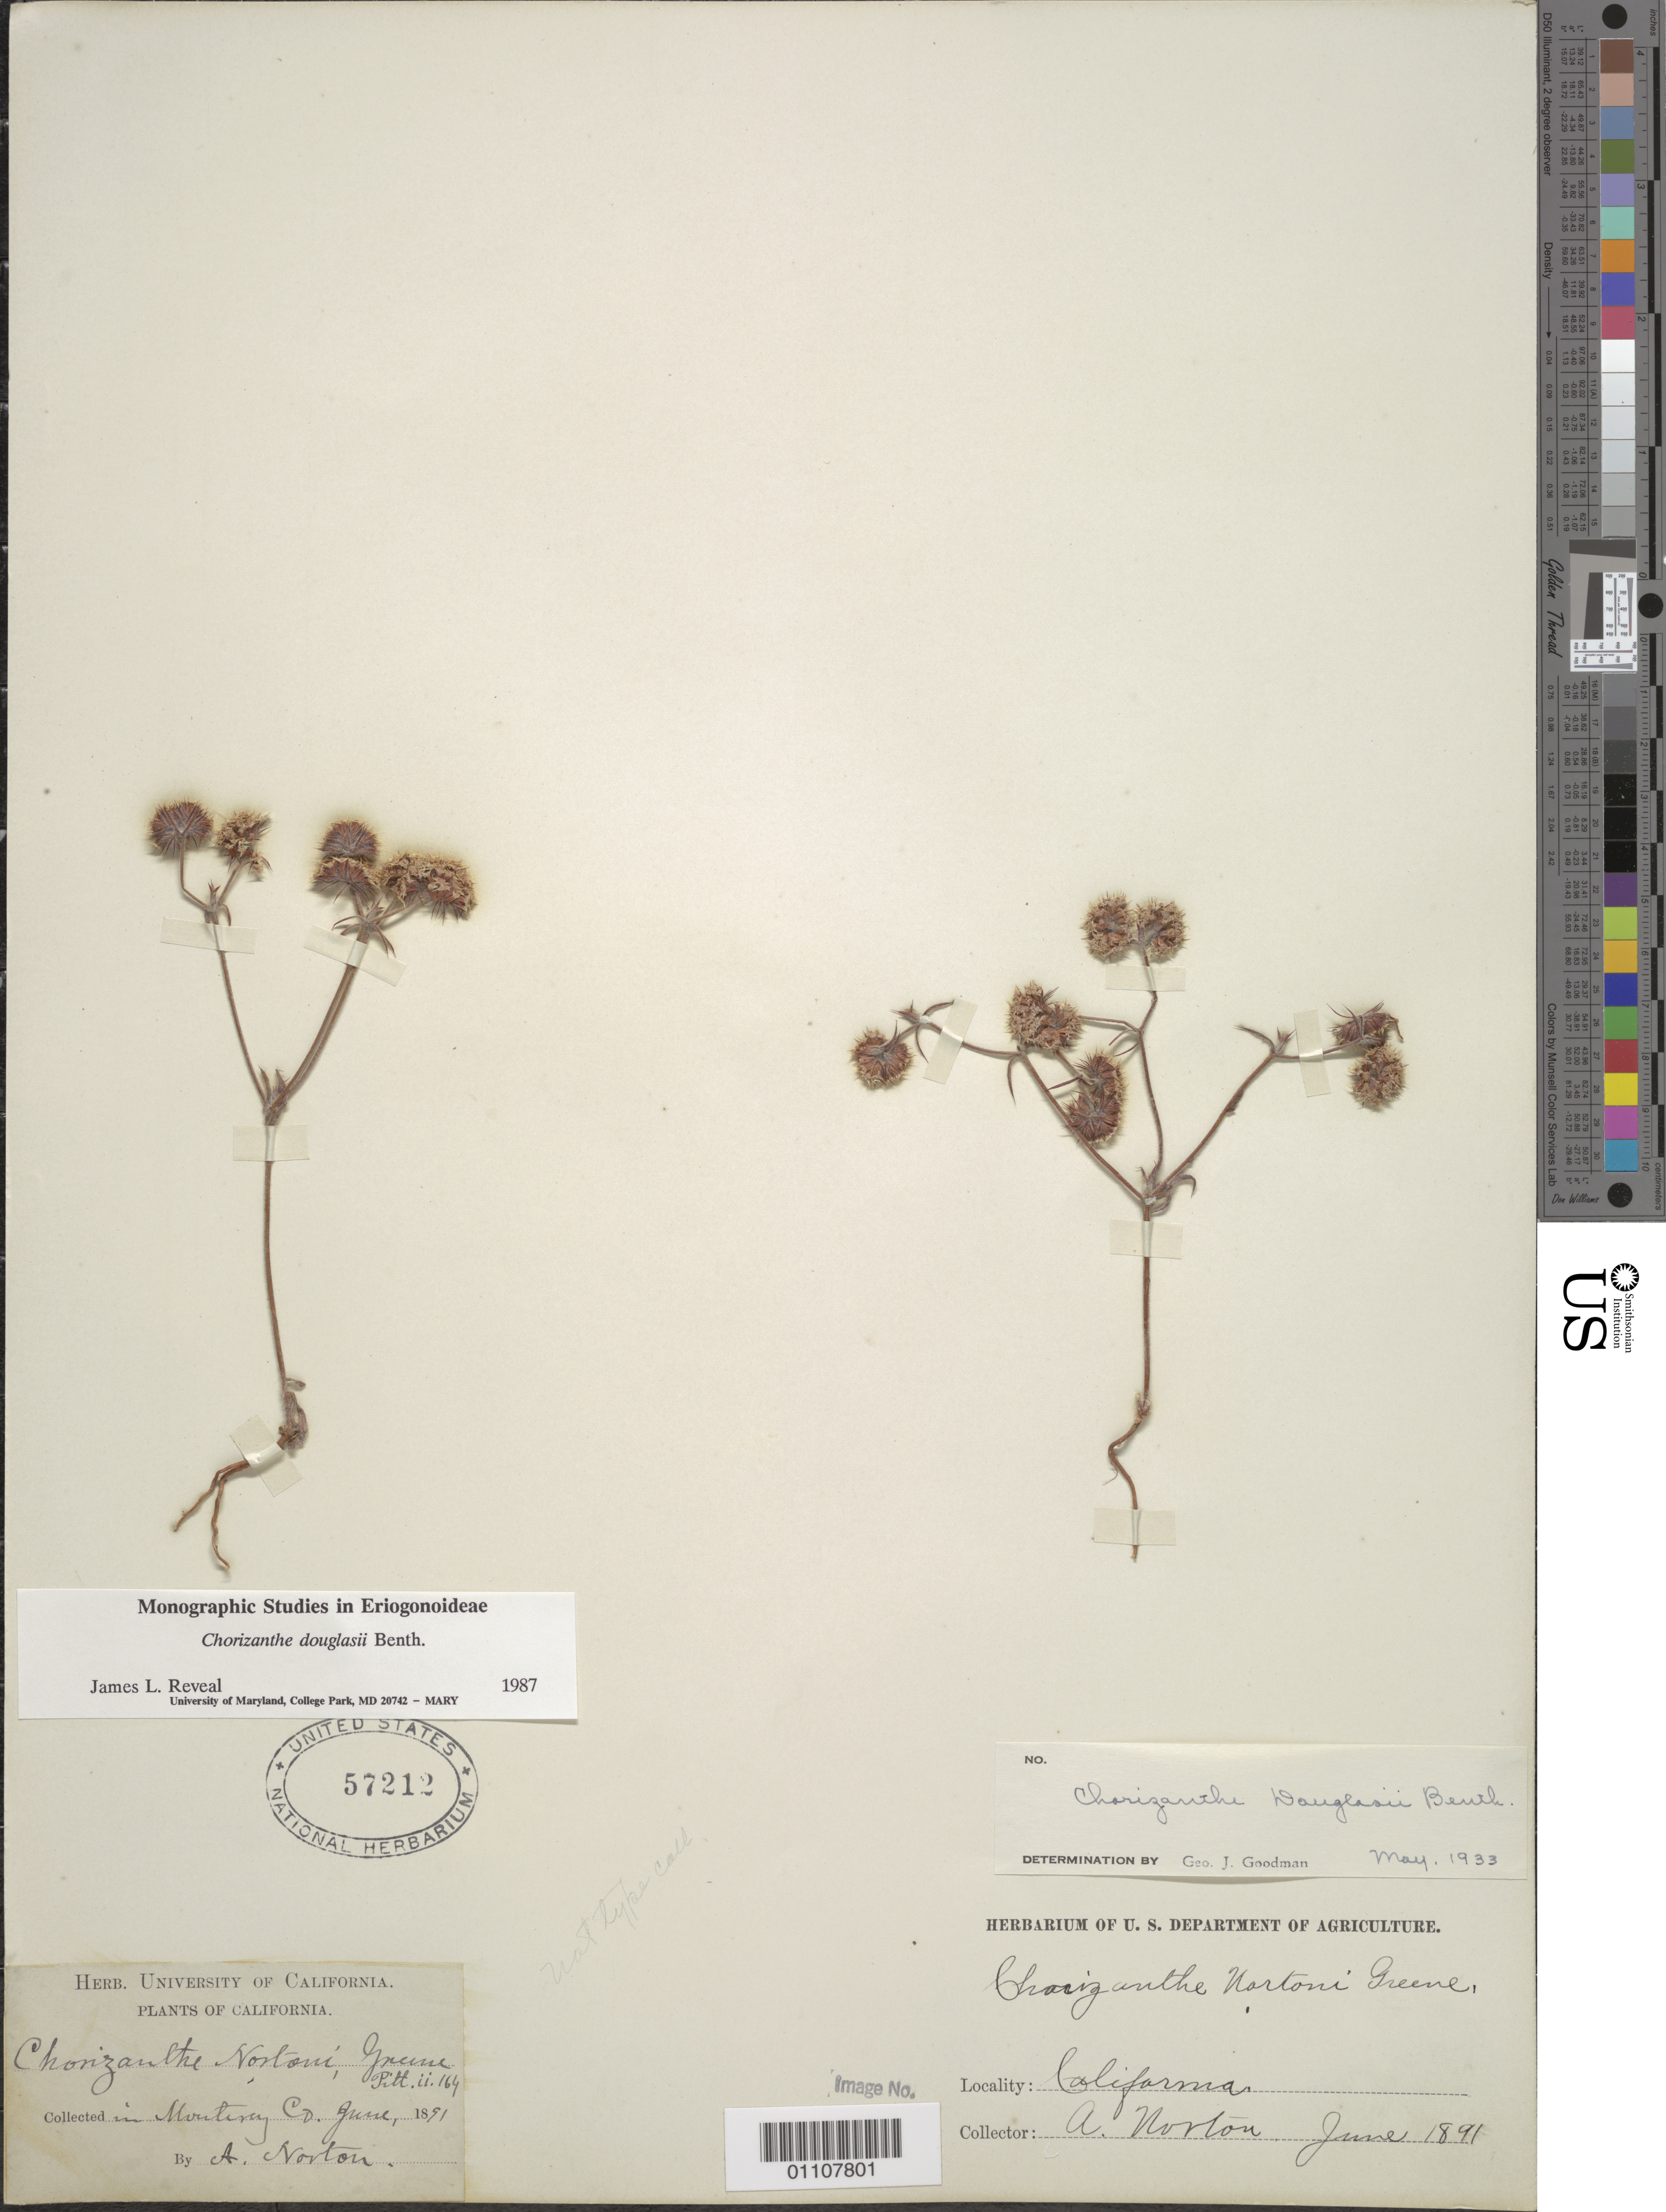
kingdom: Plantae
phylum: Tracheophyta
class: Magnoliopsida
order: Caryophyllales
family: Polygonaceae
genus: Chorizanthe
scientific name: Chorizanthe douglasii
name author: Benth.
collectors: A. Norton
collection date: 1891-06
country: United States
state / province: California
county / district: Monterey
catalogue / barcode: US 57212